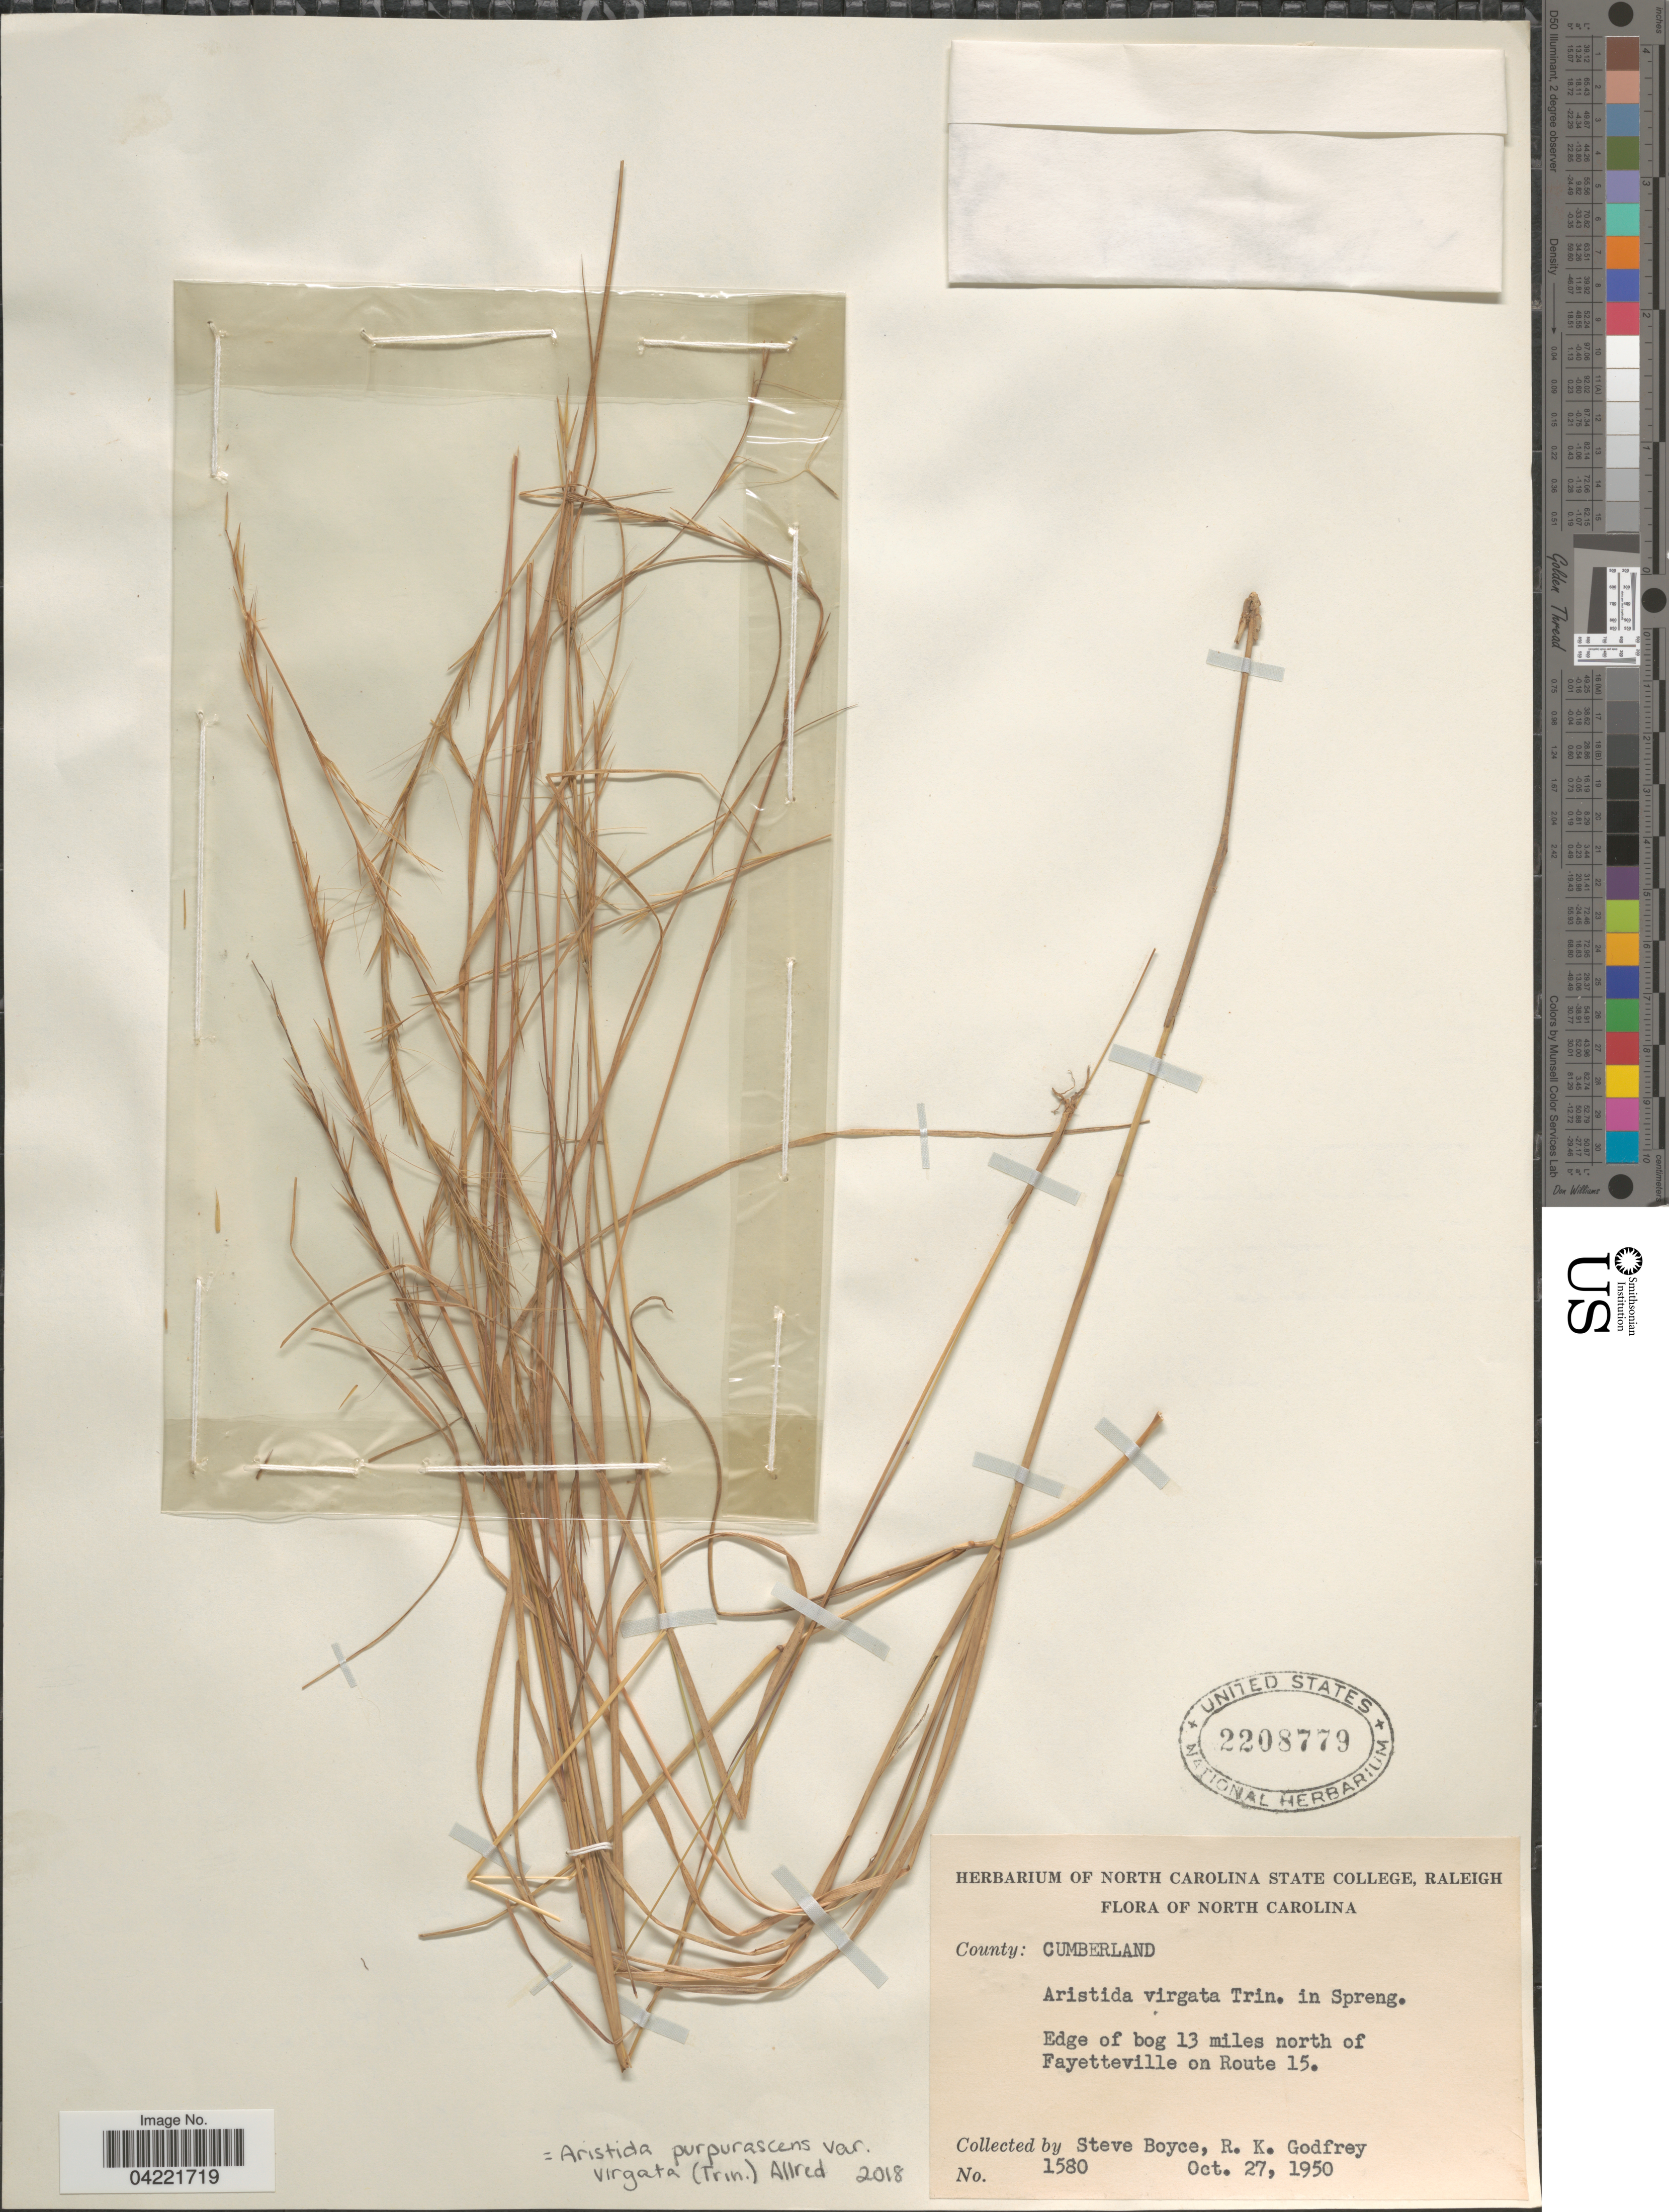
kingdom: Plantae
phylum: Tracheophyta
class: Liliopsida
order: Poales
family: Poaceae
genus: Aristida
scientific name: Aristida purpurascens var. virgata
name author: (Trin.) Allred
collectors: S. Boyce & R. K. Godfrey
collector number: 1580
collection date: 1950-10-27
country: United States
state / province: North Carolina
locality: County: Cumberland. Edge of bog 13 miles north of Fayetteville on Route 15.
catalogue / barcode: US 2208779